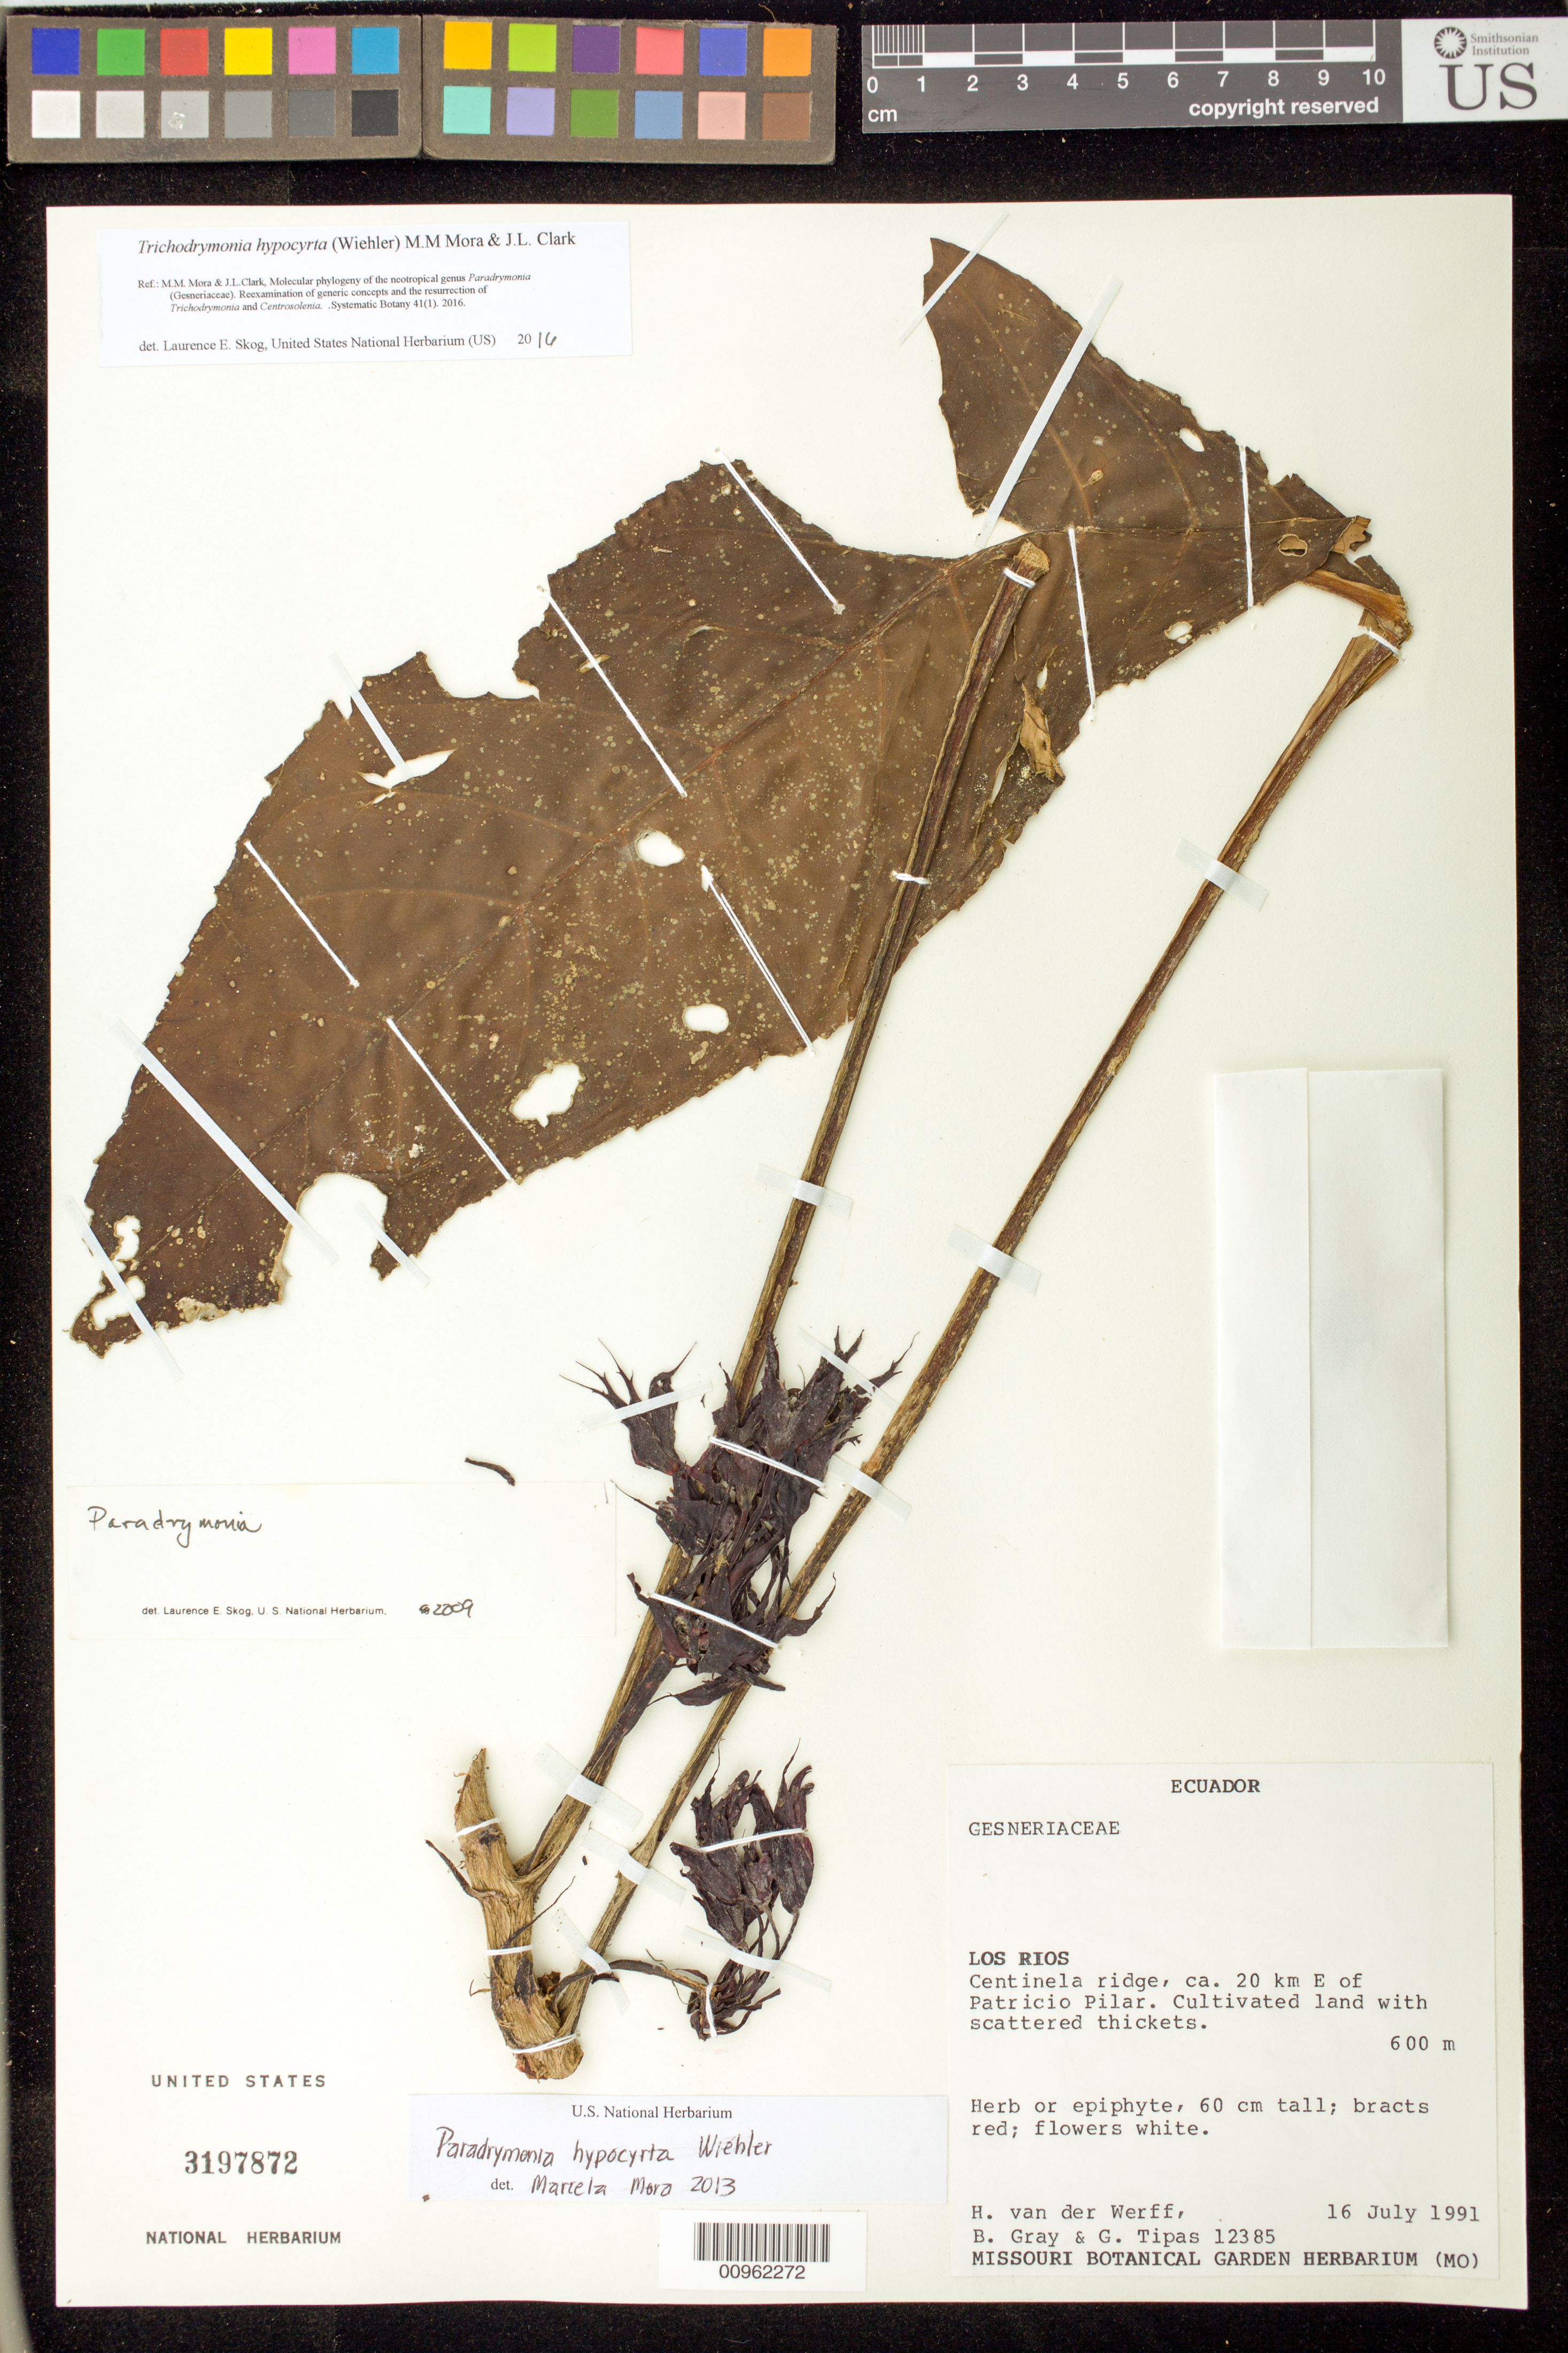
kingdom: Plantae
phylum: Tracheophyta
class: Magnoliopsida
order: Lamiales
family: Gesneriaceae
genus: Trichodrymonia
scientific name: Trichodrymonia hypocyrta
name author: (Wiehler) M.M. Mora & J.L. Clark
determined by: Skog, Laurence E.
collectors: H. van der Werff, B. Gray & G. Tipas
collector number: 12385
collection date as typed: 16 Jul 1991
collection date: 1991-07-16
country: Ecuador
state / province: Los Ríos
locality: Centinela Ridge, ca. 20 km E of Patricio Pilar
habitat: Cultivated land with scattered thickets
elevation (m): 600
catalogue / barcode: US 3197872